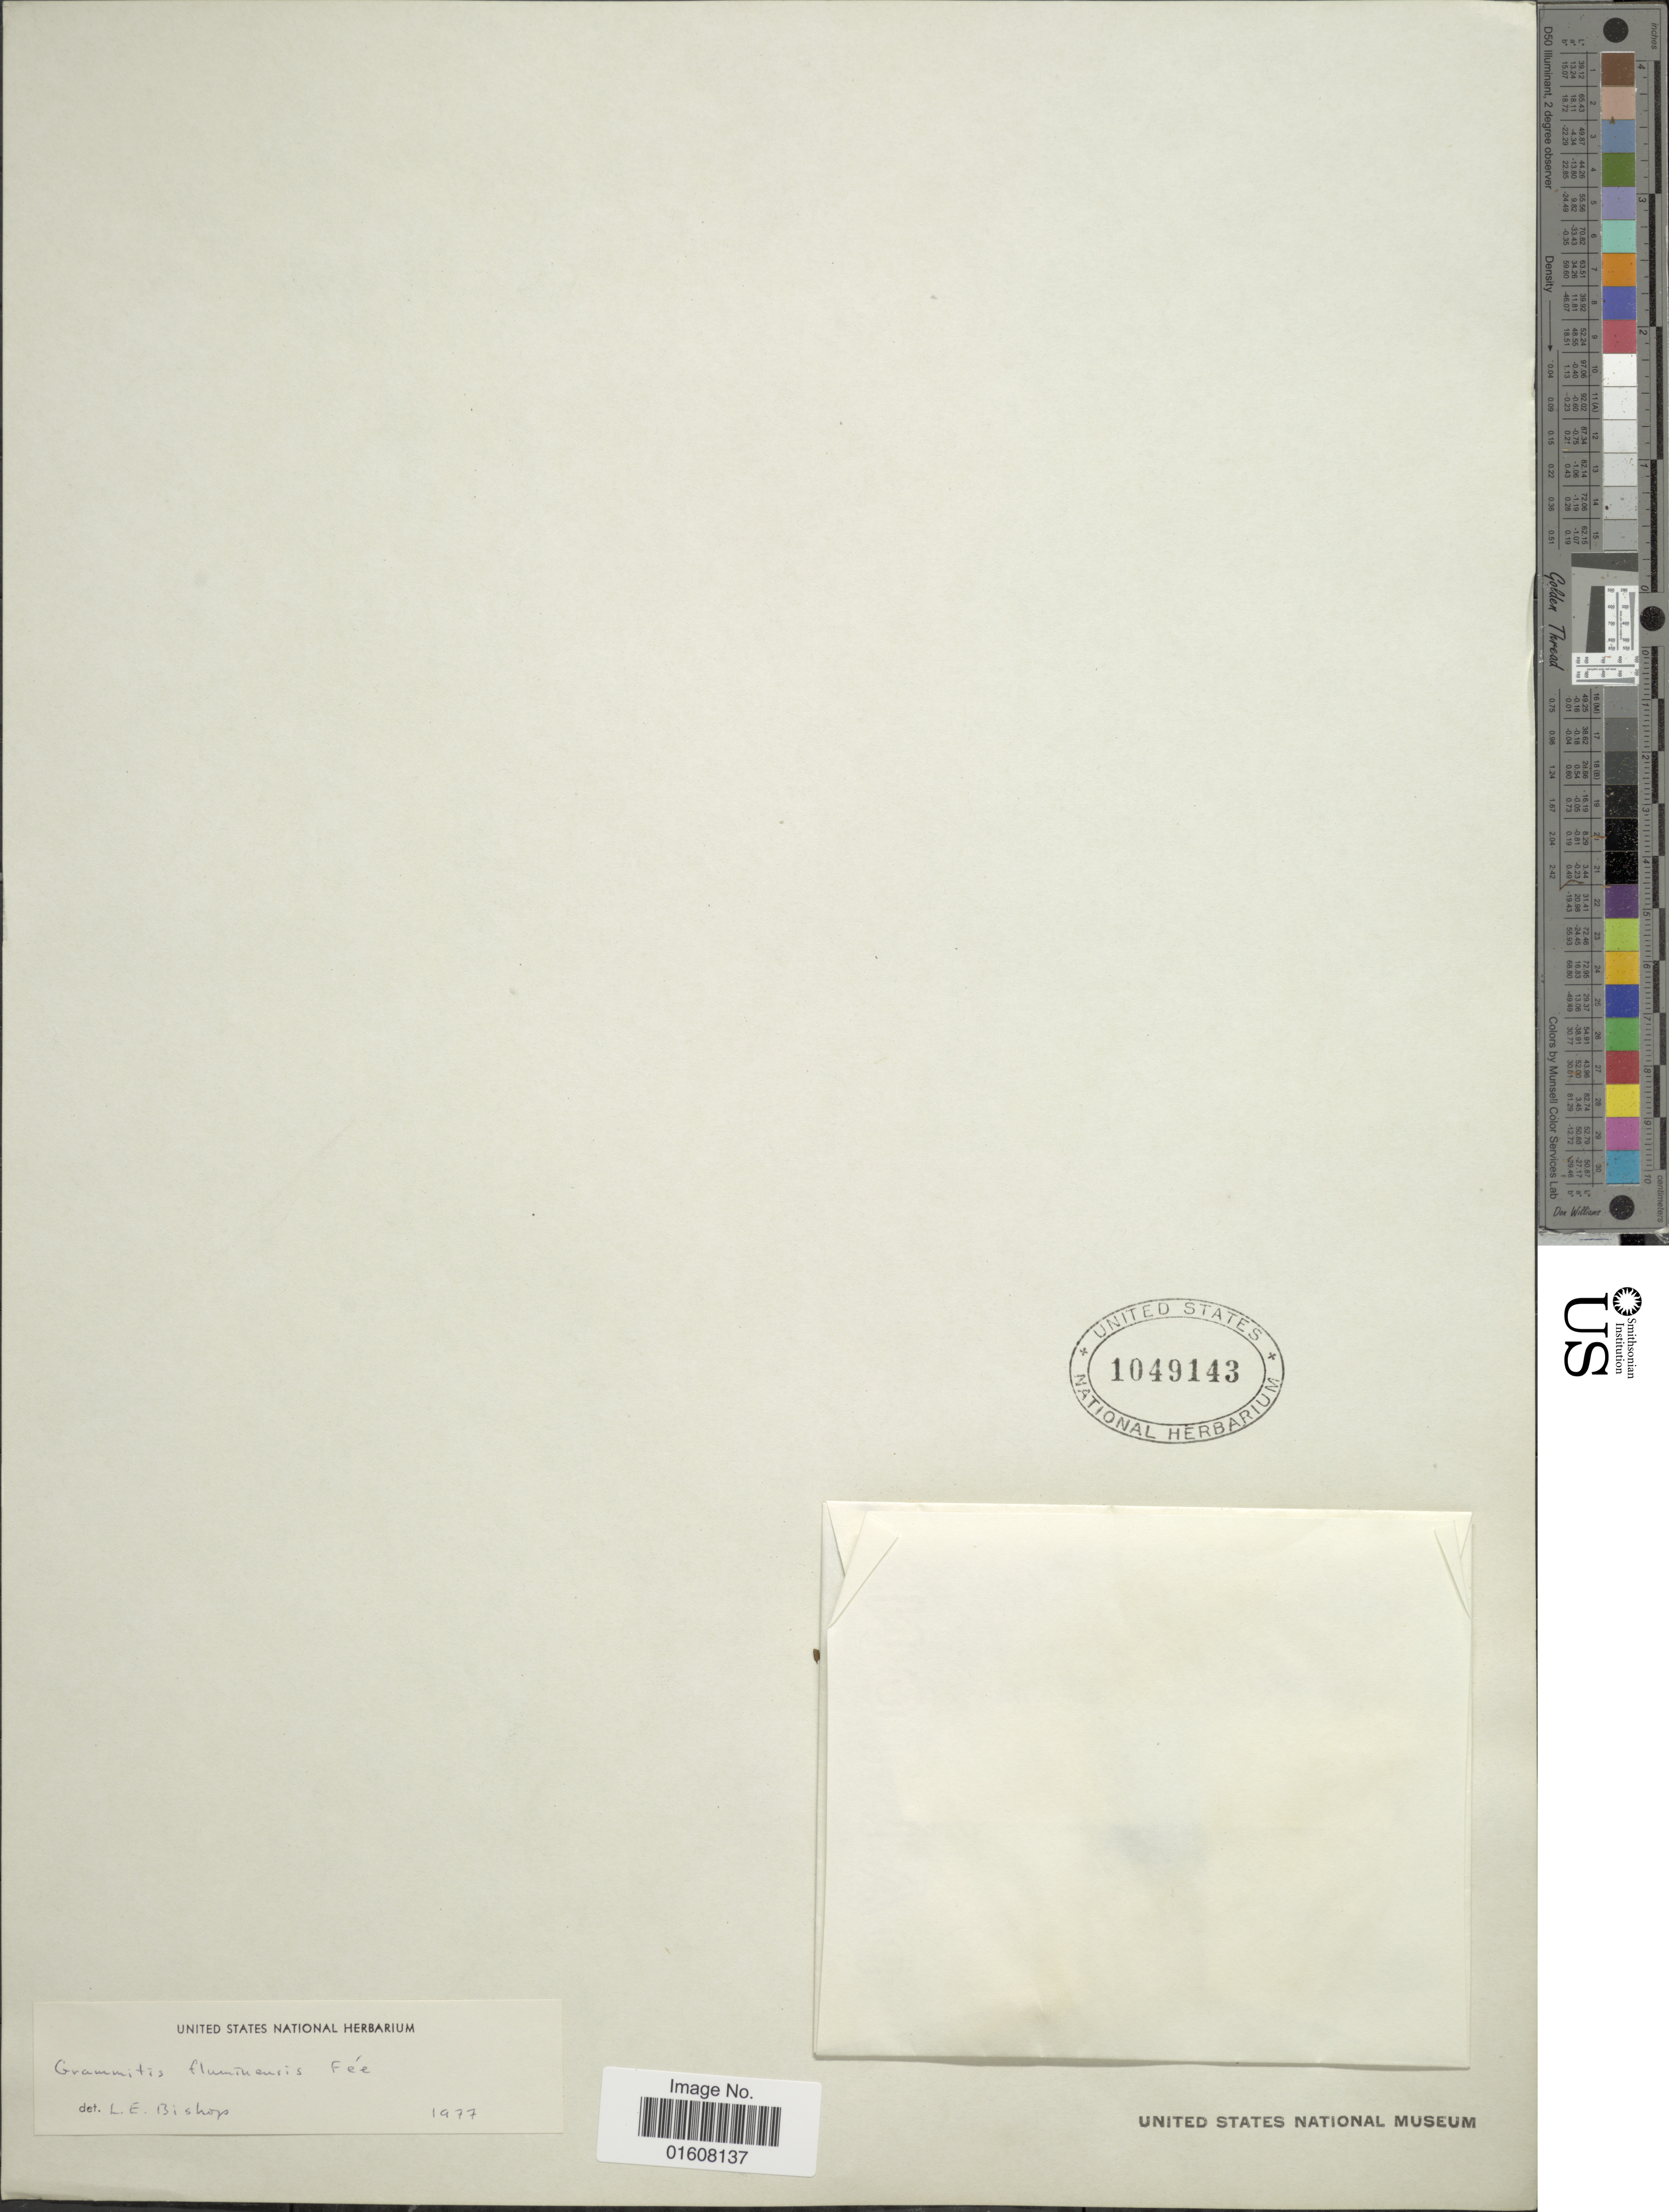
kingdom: Plantae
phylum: Tracheophyta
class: Polypodiopsida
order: Polypodiales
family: Polypodiaceae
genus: Grammitis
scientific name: Grammitis fluminensis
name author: Fée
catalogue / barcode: US 1049143